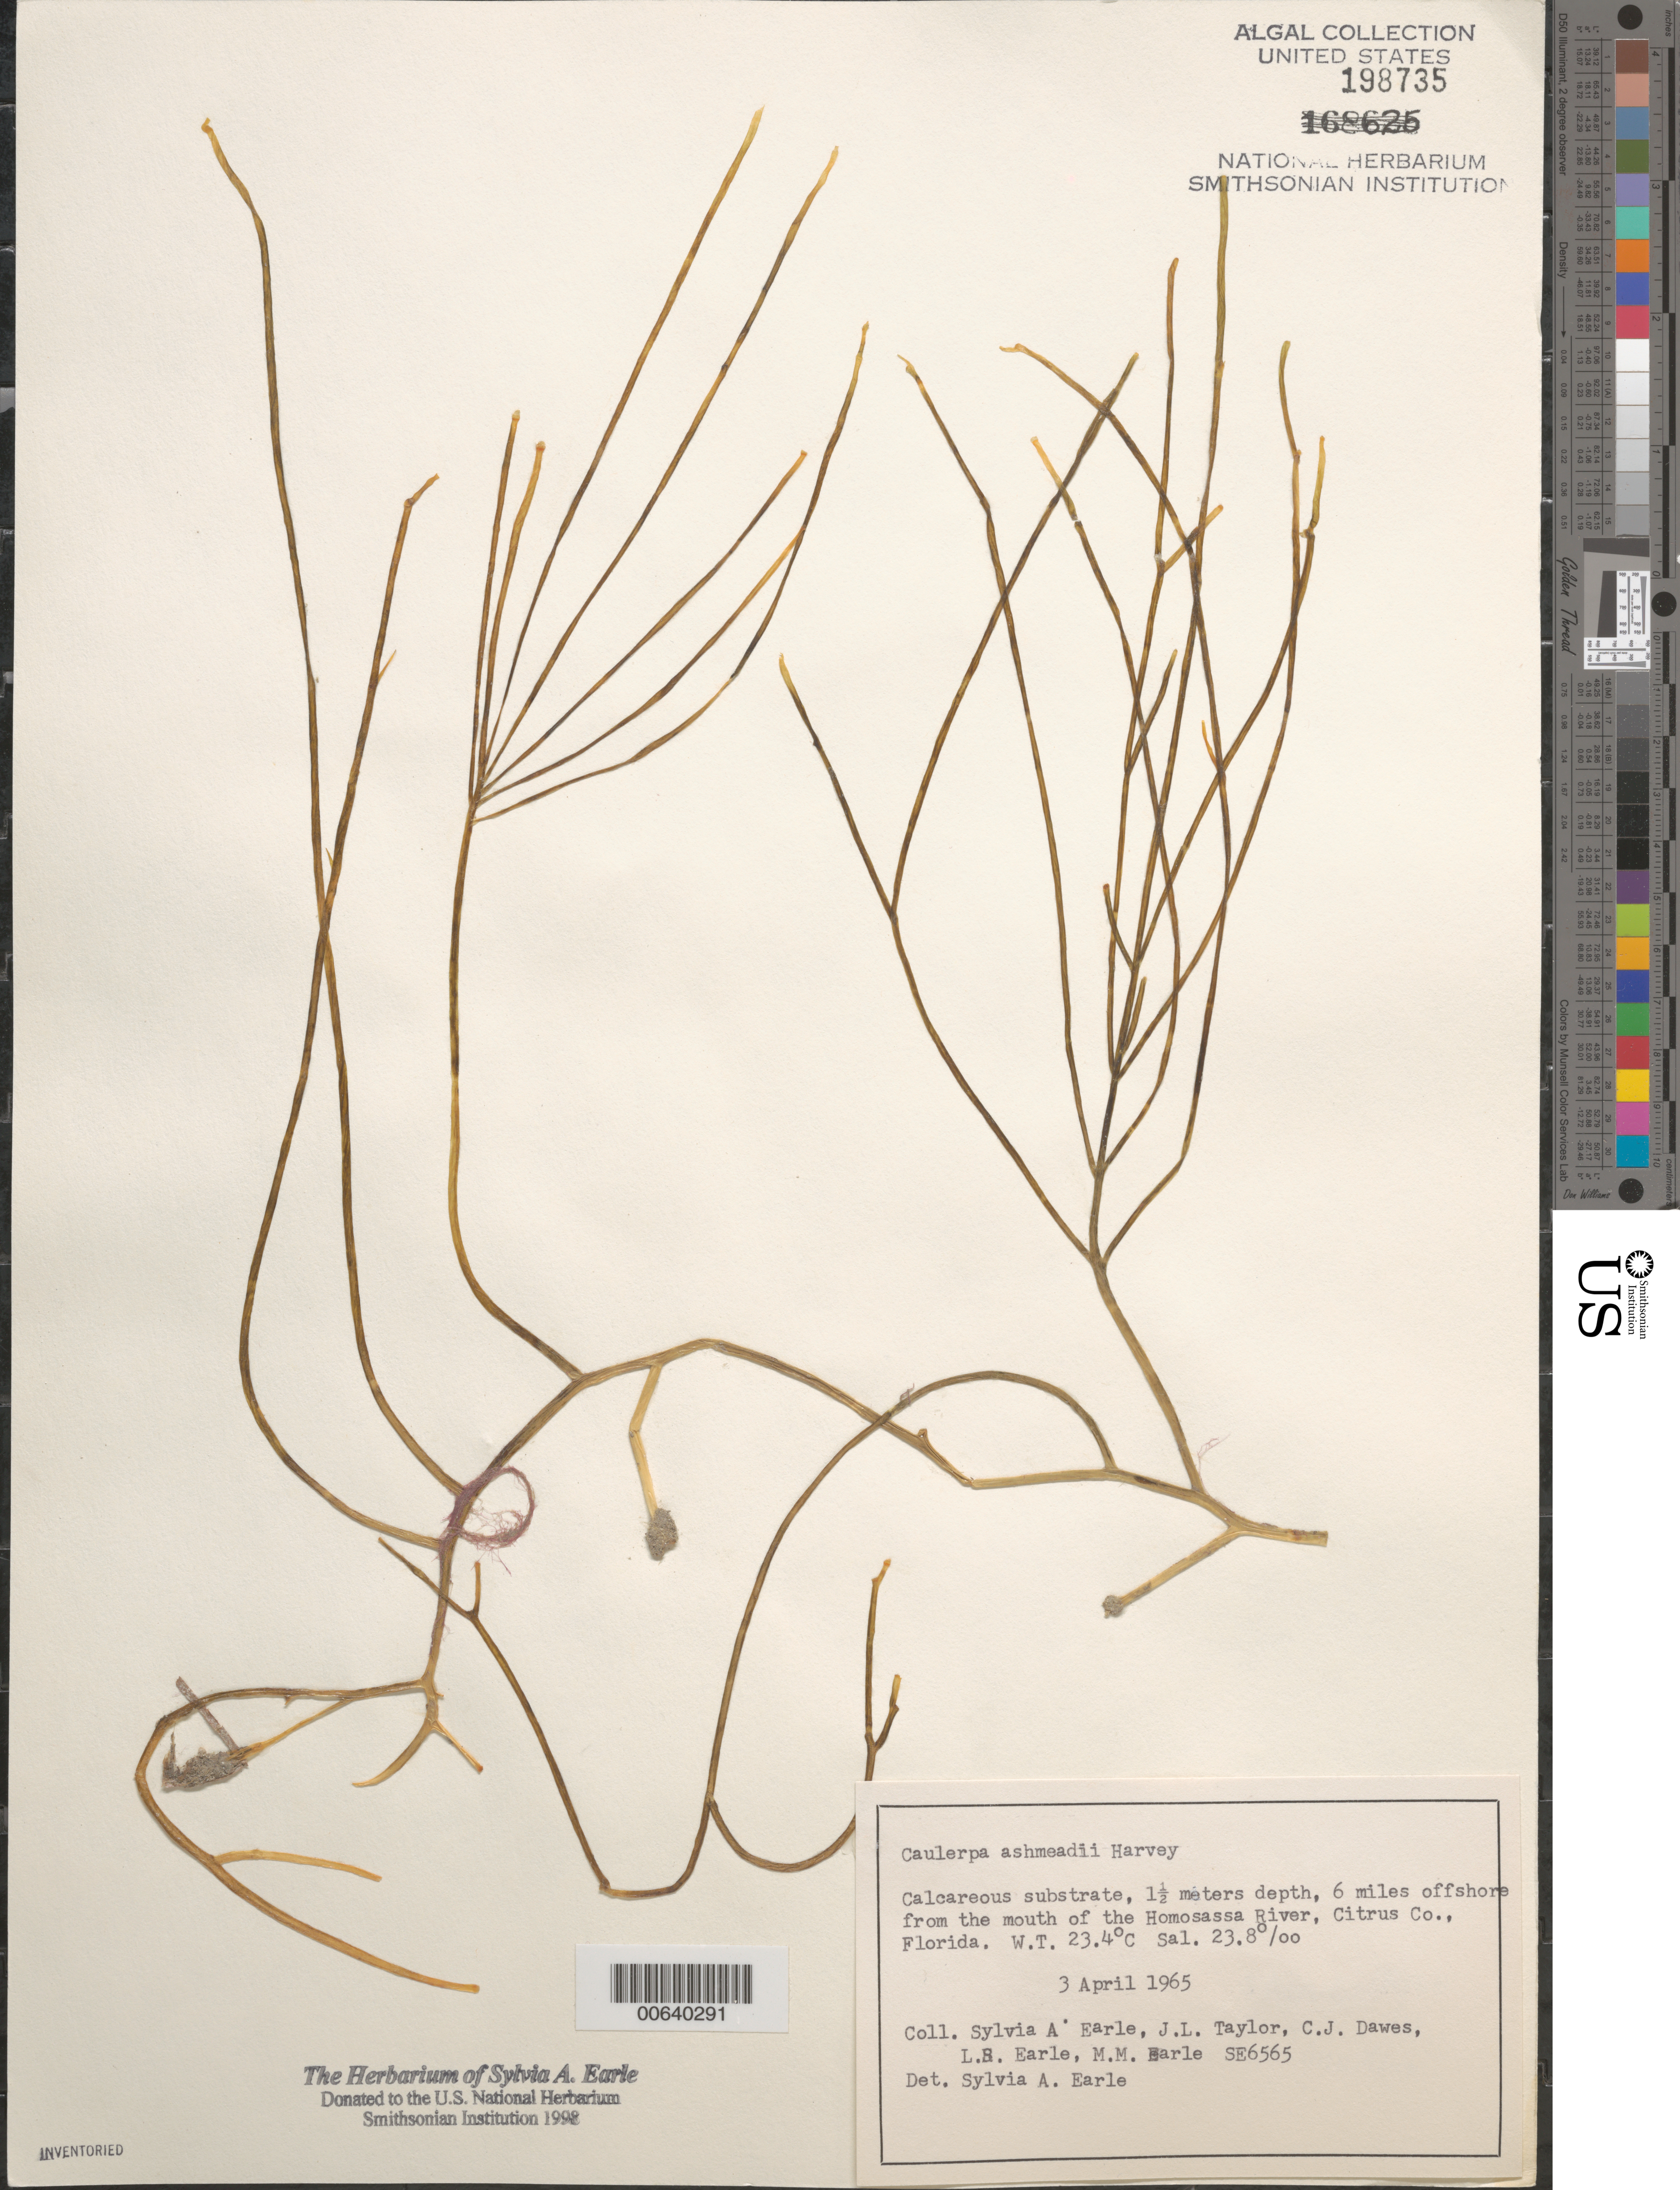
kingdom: Plantae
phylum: Chlorophyta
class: Ulvophyceae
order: Bryopsidales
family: Caulerpaceae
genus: Caulerpa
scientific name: Caulerpa ashmeadii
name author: Harv.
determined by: Earle, S. A.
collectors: S. A. Earle, J. L. Taylor, C. Dawes, L. Earle & M. Earle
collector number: SE 6565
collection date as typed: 03 Apr 1965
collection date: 1965-04-03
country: United States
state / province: Florida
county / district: Citrus County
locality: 6 miles off Homosassa River mouth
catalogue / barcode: US 198735